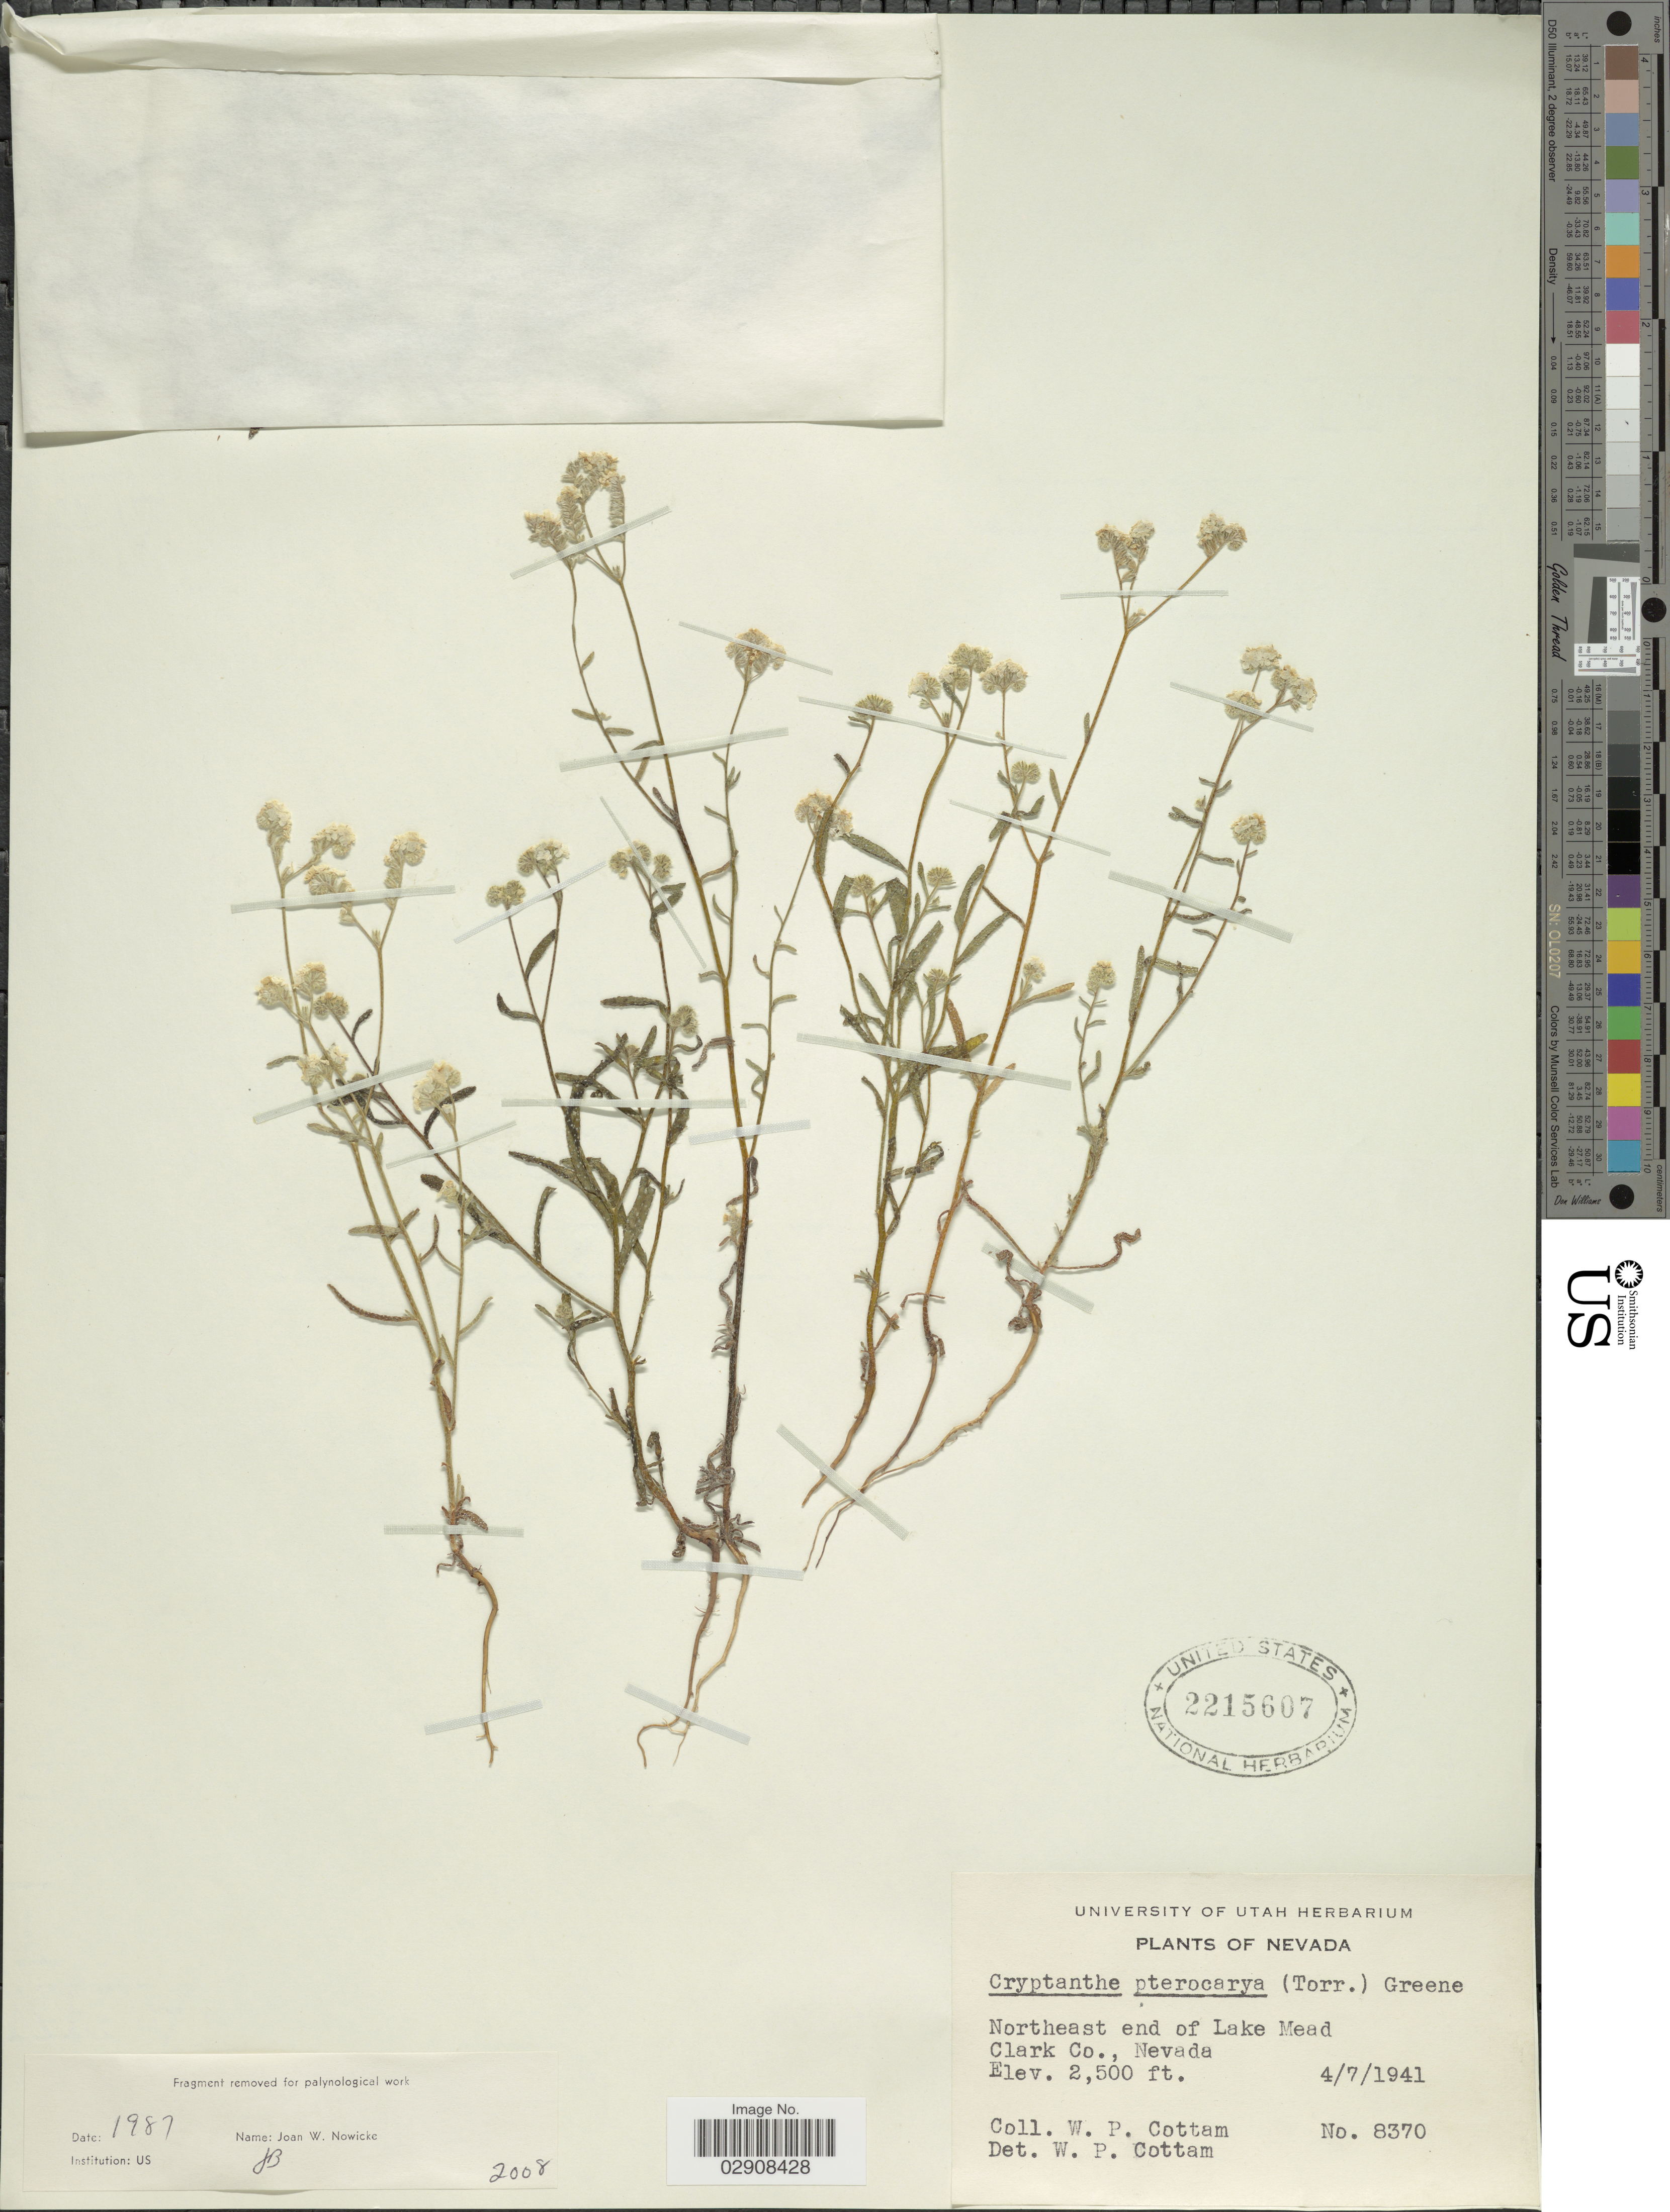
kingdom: Plantae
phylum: Tracheophyta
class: Magnoliopsida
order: Boraginales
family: Boraginaceae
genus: Cryptantha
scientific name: Cryptantha pterocarya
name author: (Torr.) Greene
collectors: W. Cottam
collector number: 8370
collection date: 1941-04-07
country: United States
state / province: Nevada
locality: Northeast end of Lake Mead, Clark Co.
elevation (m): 762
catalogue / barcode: US 2215607